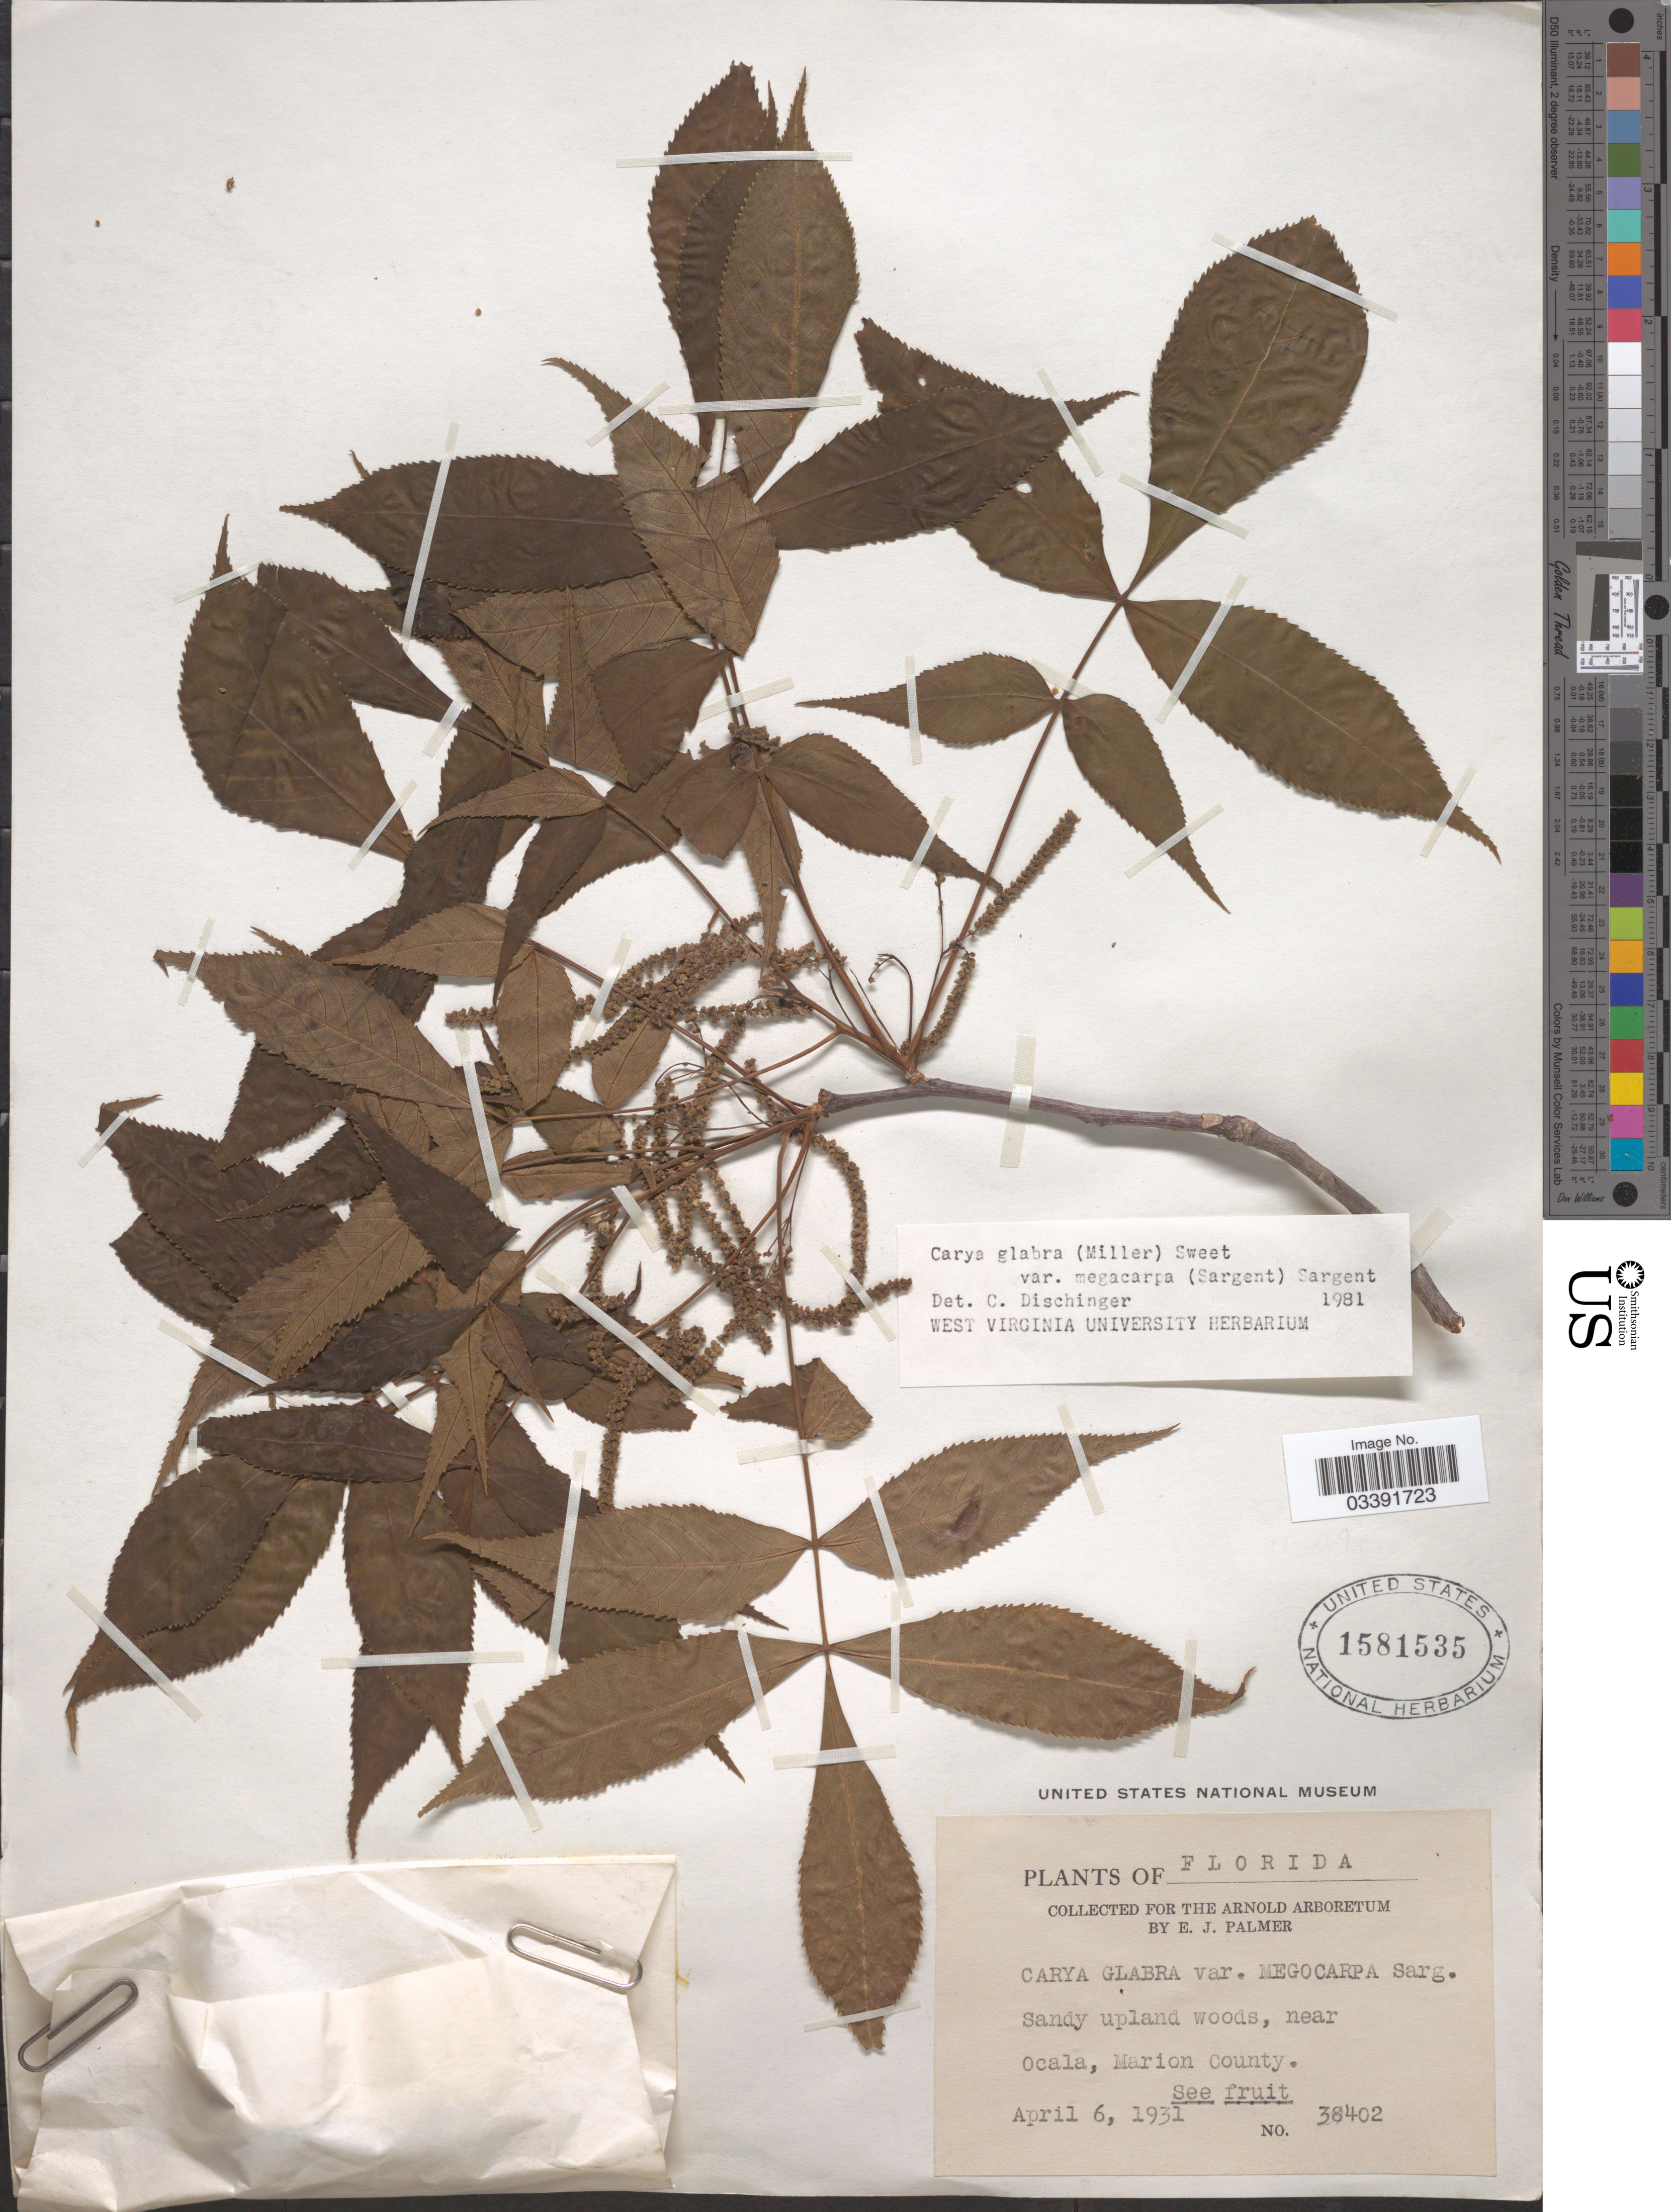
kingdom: Plantae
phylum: Tracheophyta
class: Magnoliopsida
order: Fagales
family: Juglandaceae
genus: Carya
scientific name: Carya glabra var. megacarpa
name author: (Sarg.) Sarg.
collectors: E. J. Palmer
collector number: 38402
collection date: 1931-04-06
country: United States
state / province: Florida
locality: Near Ocala, Marion County.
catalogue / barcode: US 1581535